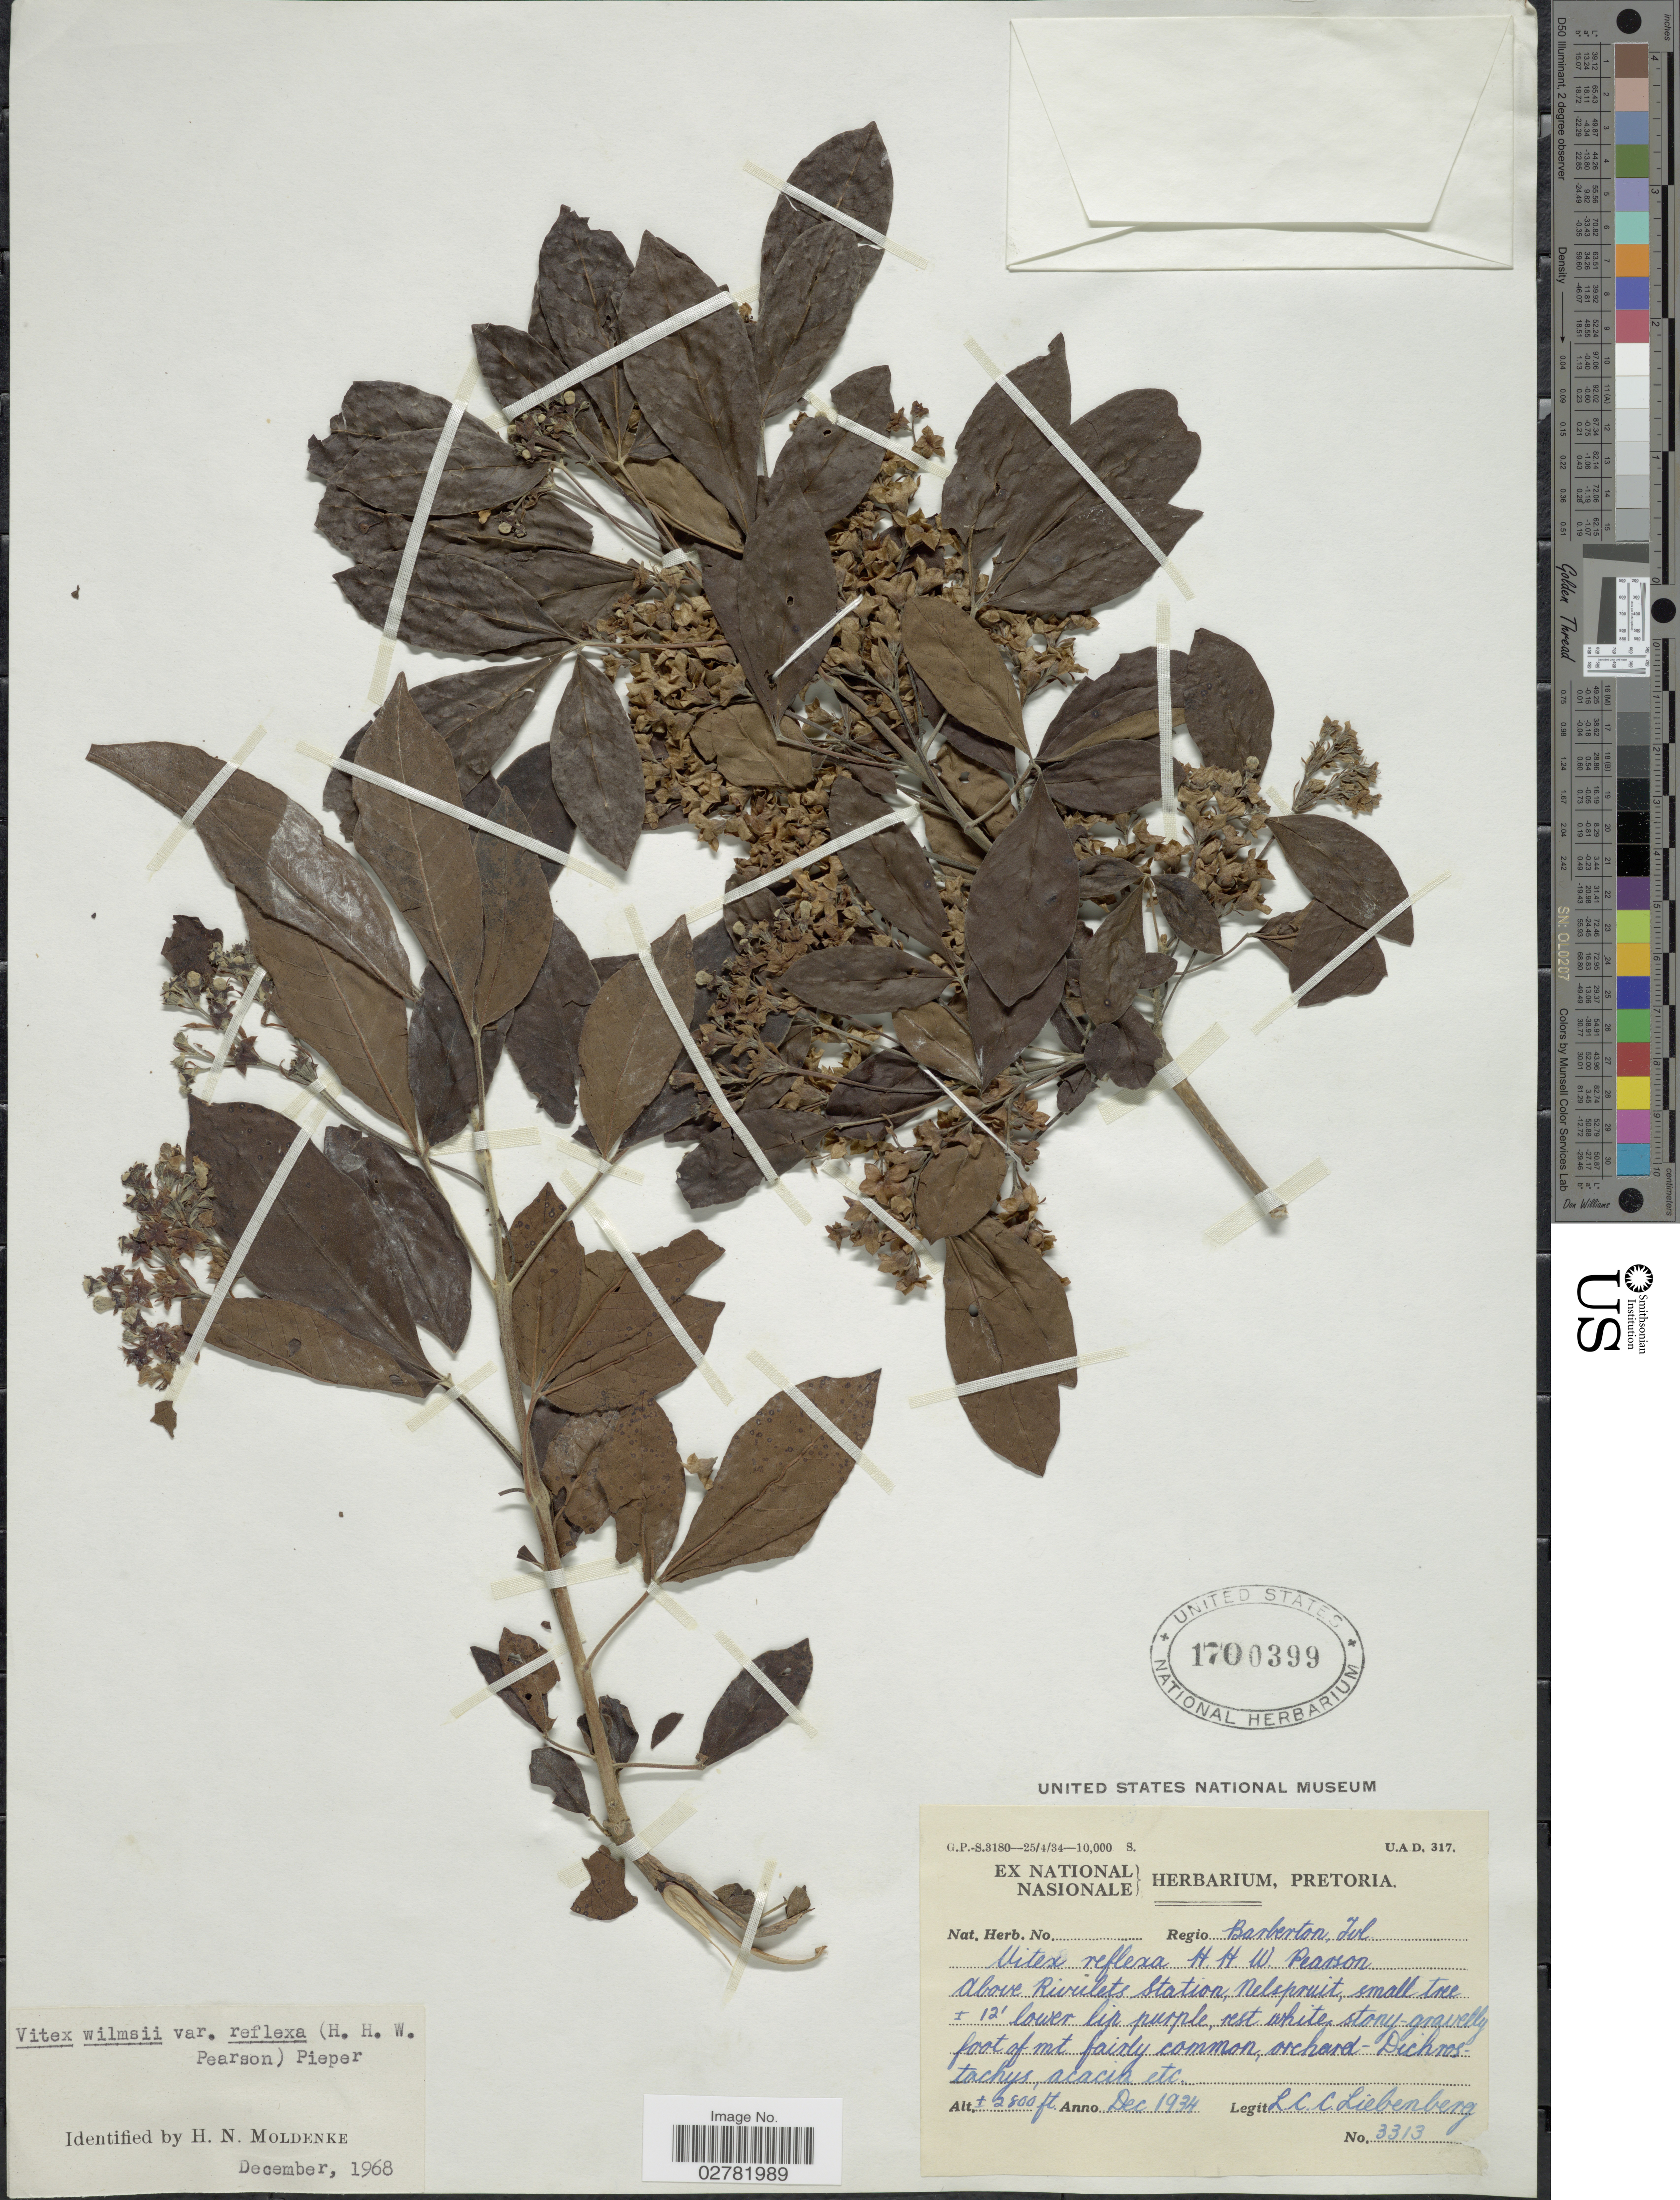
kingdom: Plantae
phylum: Tracheophyta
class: Magnoliopsida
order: Lamiales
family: Lamiaceae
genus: Vitex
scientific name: Vitex wilmsii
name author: Gürke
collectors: L. Liebenberg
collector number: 3313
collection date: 1934-12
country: South Africa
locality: Regio Barberton, Tvl. Above Rivulets Station, Nelspruit.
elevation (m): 853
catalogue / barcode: US 1700399